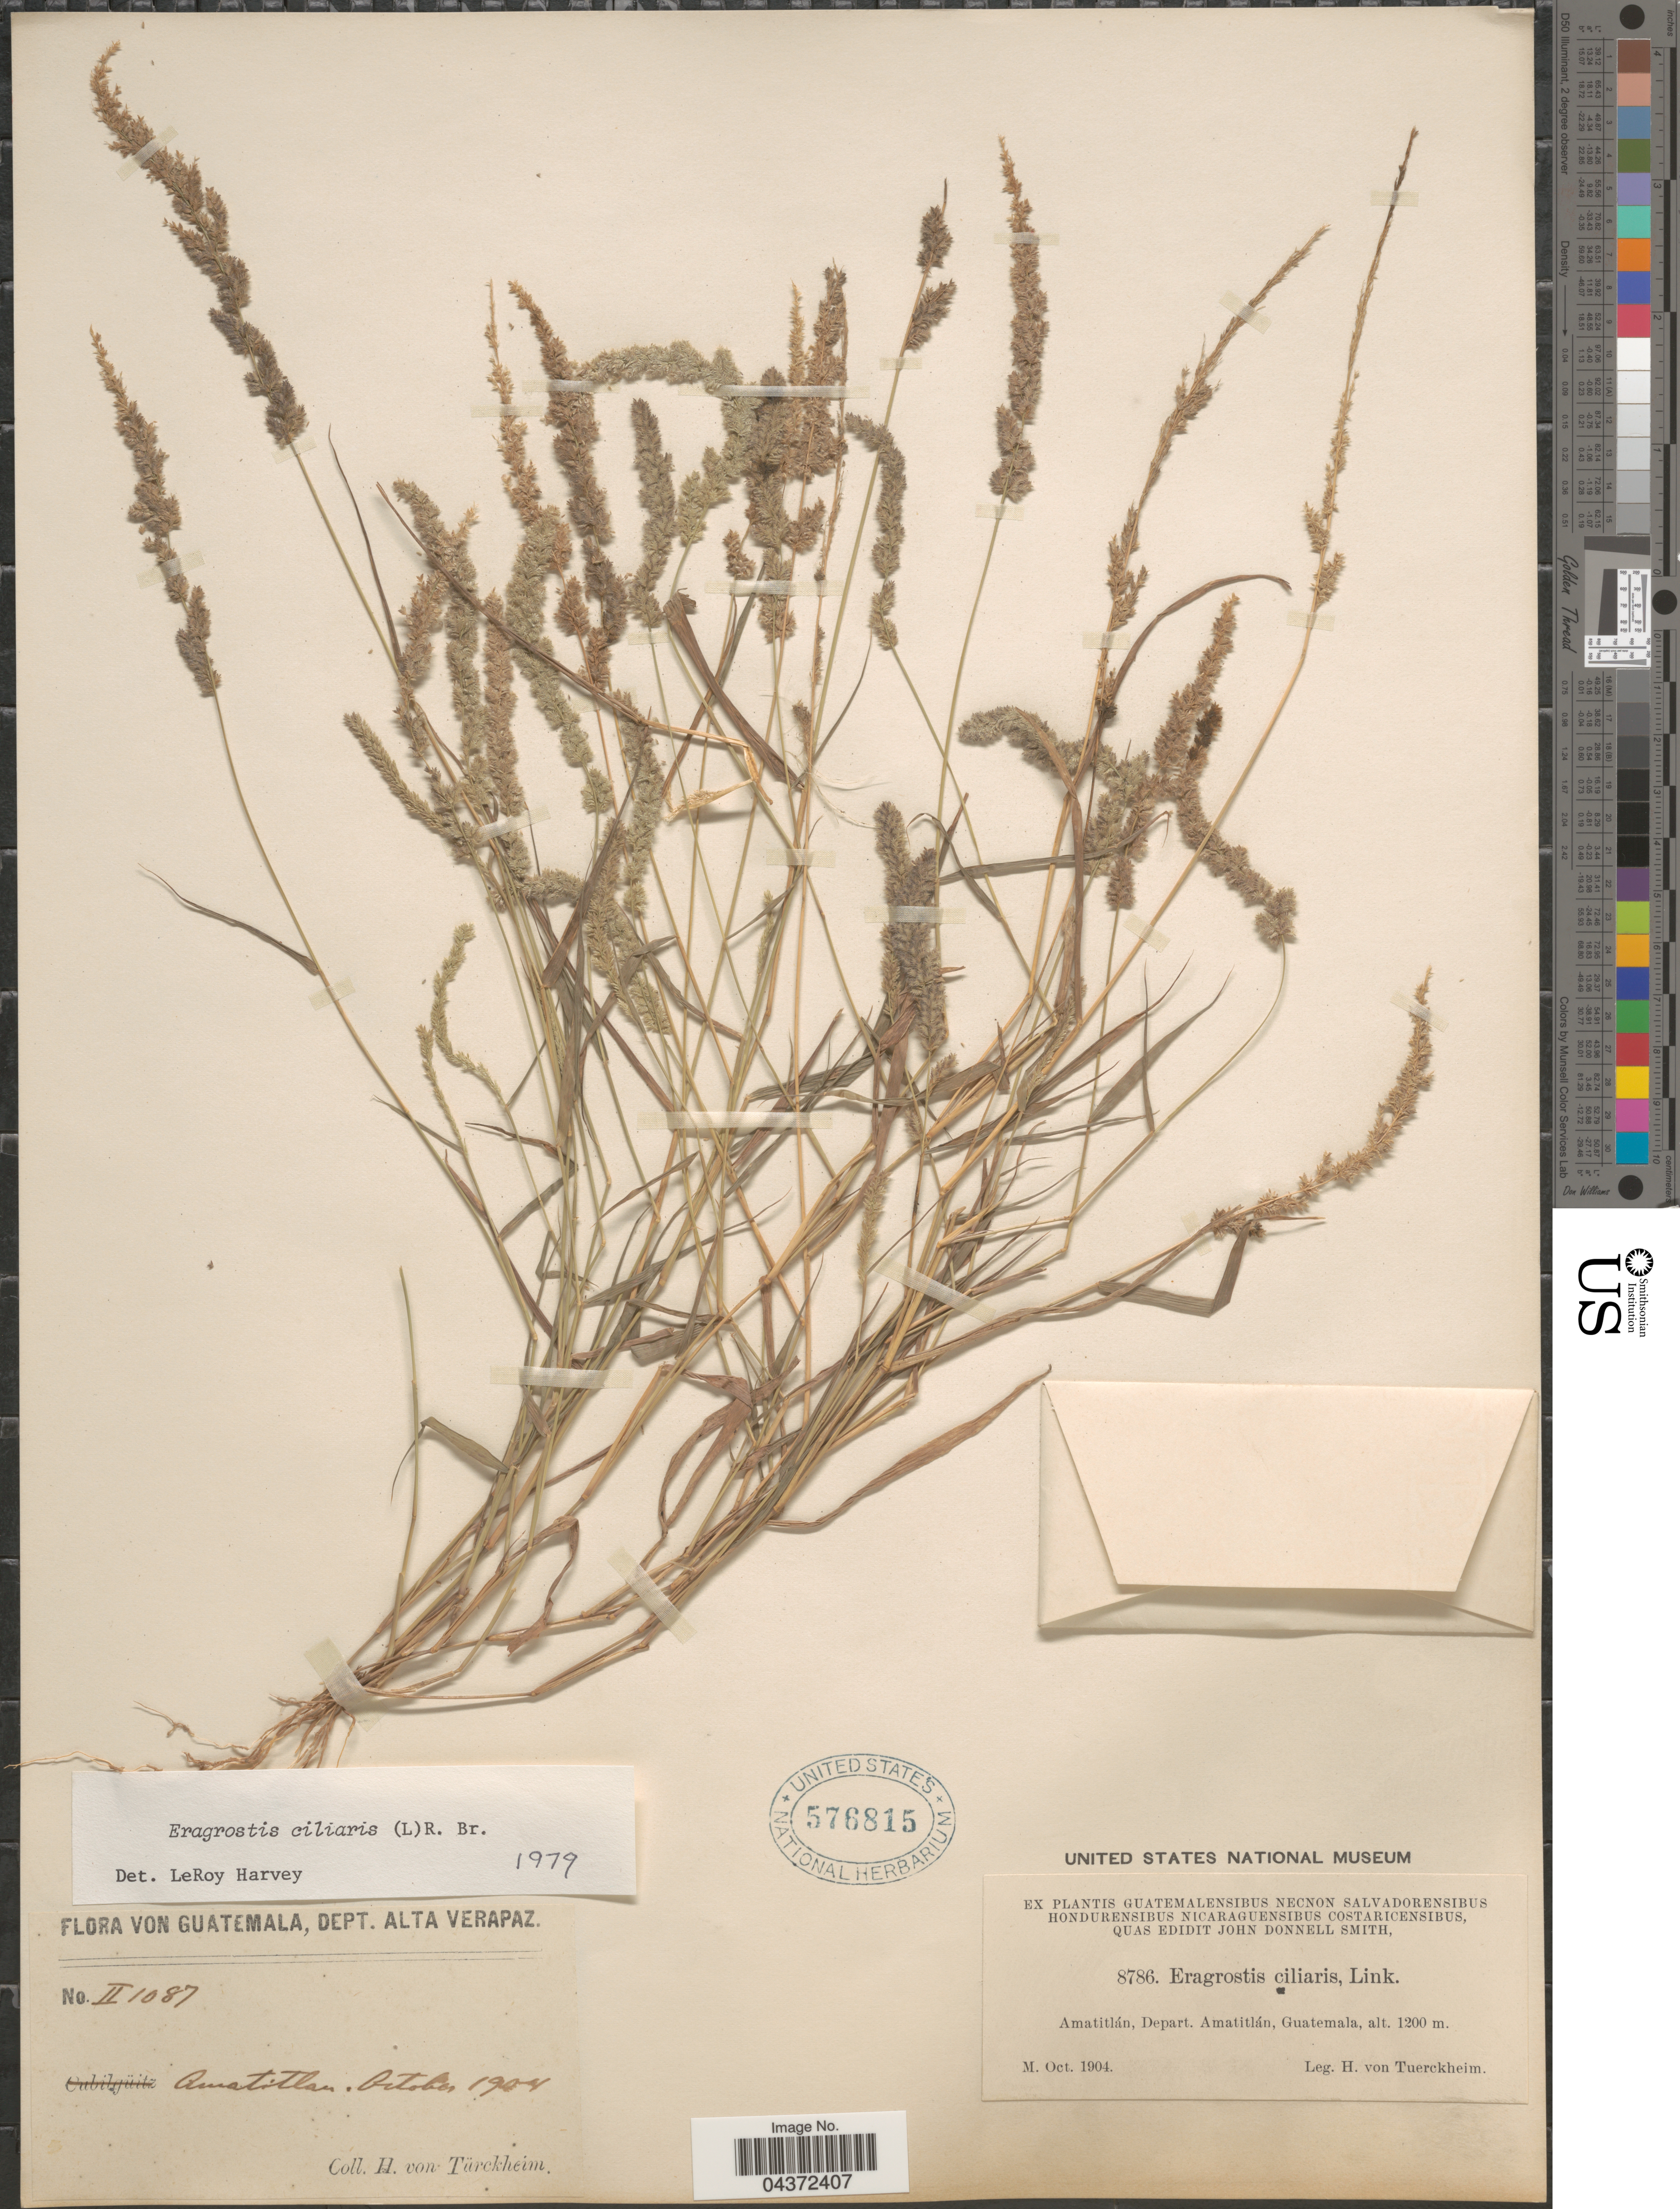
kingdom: Plantae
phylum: Tracheophyta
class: Liliopsida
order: Poales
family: Poaceae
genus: Eragrostis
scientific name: Eragrostis ciliaris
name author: (L.) R. Br.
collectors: H. von Türckheim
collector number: II1087/8786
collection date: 1904-10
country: Guatemala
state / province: Alta Verapaz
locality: Dept. Alta Verapaz. Amatitlan. Amatitlán, Depart. Amatitlán.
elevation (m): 1200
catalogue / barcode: US 576815